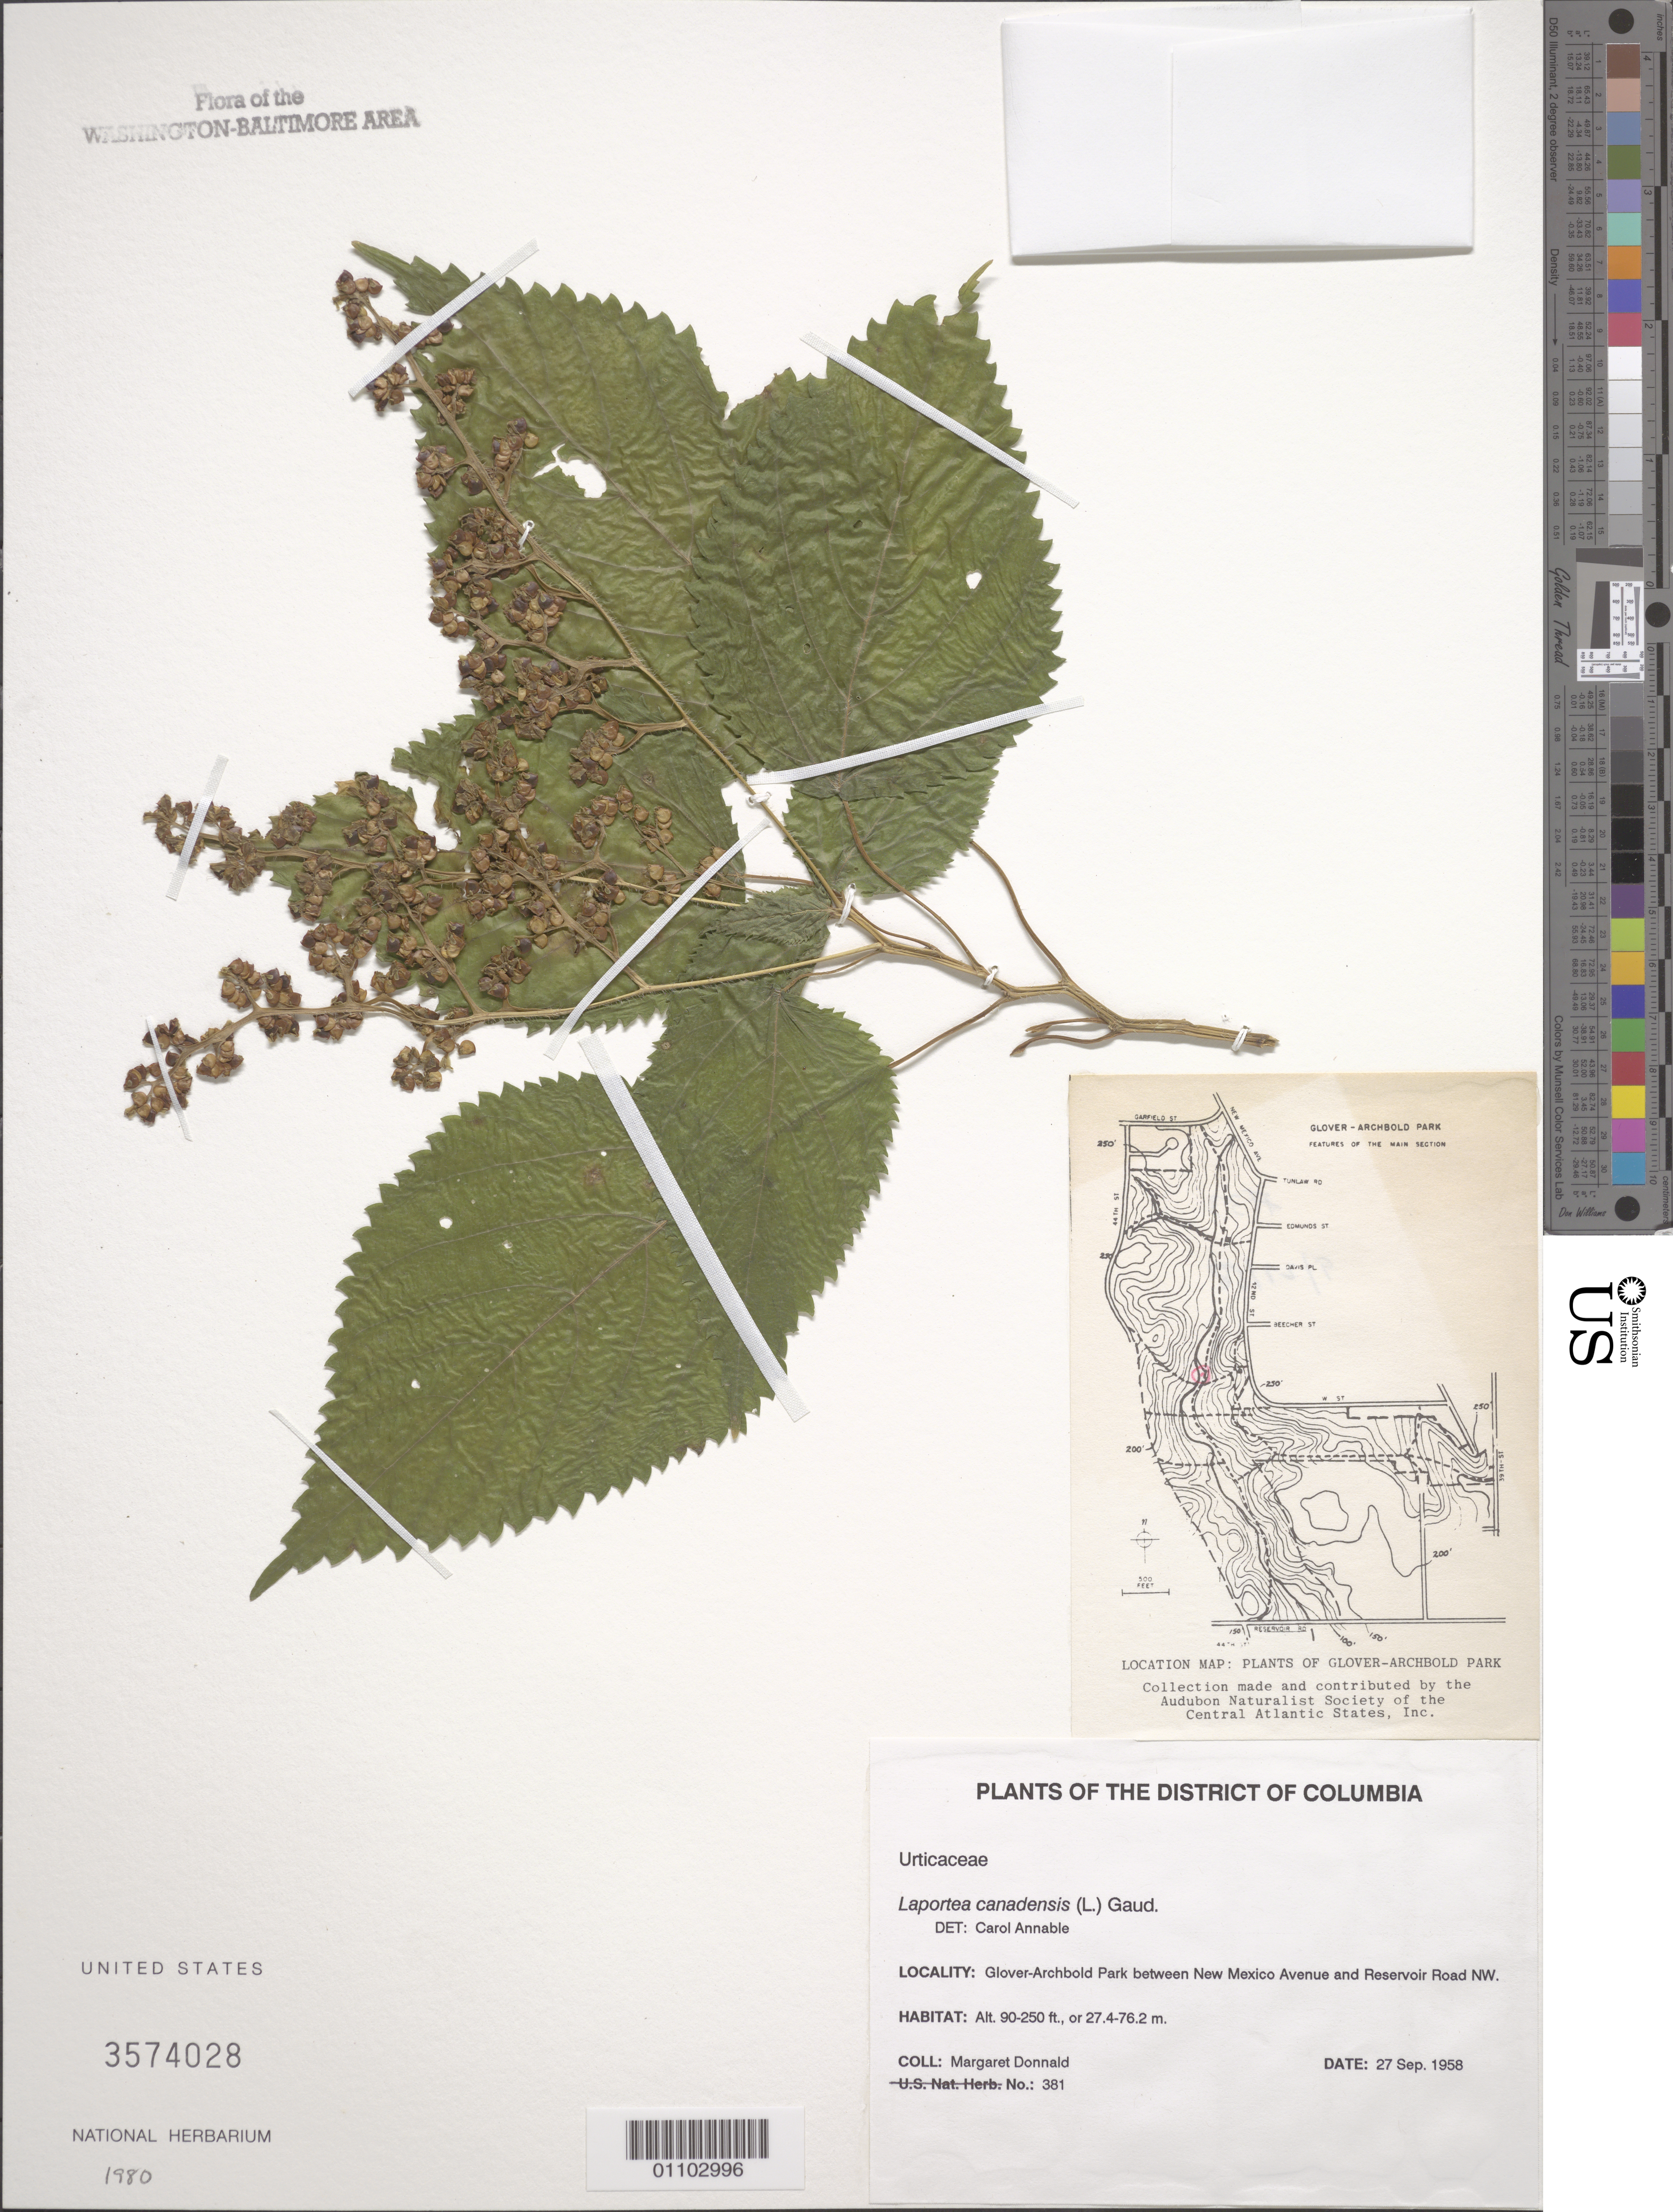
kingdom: Plantae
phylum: Tracheophyta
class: Magnoliopsida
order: Rosales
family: Urticaceae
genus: Laportea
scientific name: Laportea canadensis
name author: (L.) Wedd.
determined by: Annable, C. R.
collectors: M. Donnald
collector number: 381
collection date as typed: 27 Sep 1958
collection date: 1958-09-27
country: United States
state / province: District of Columbia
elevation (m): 27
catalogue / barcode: US 3574028